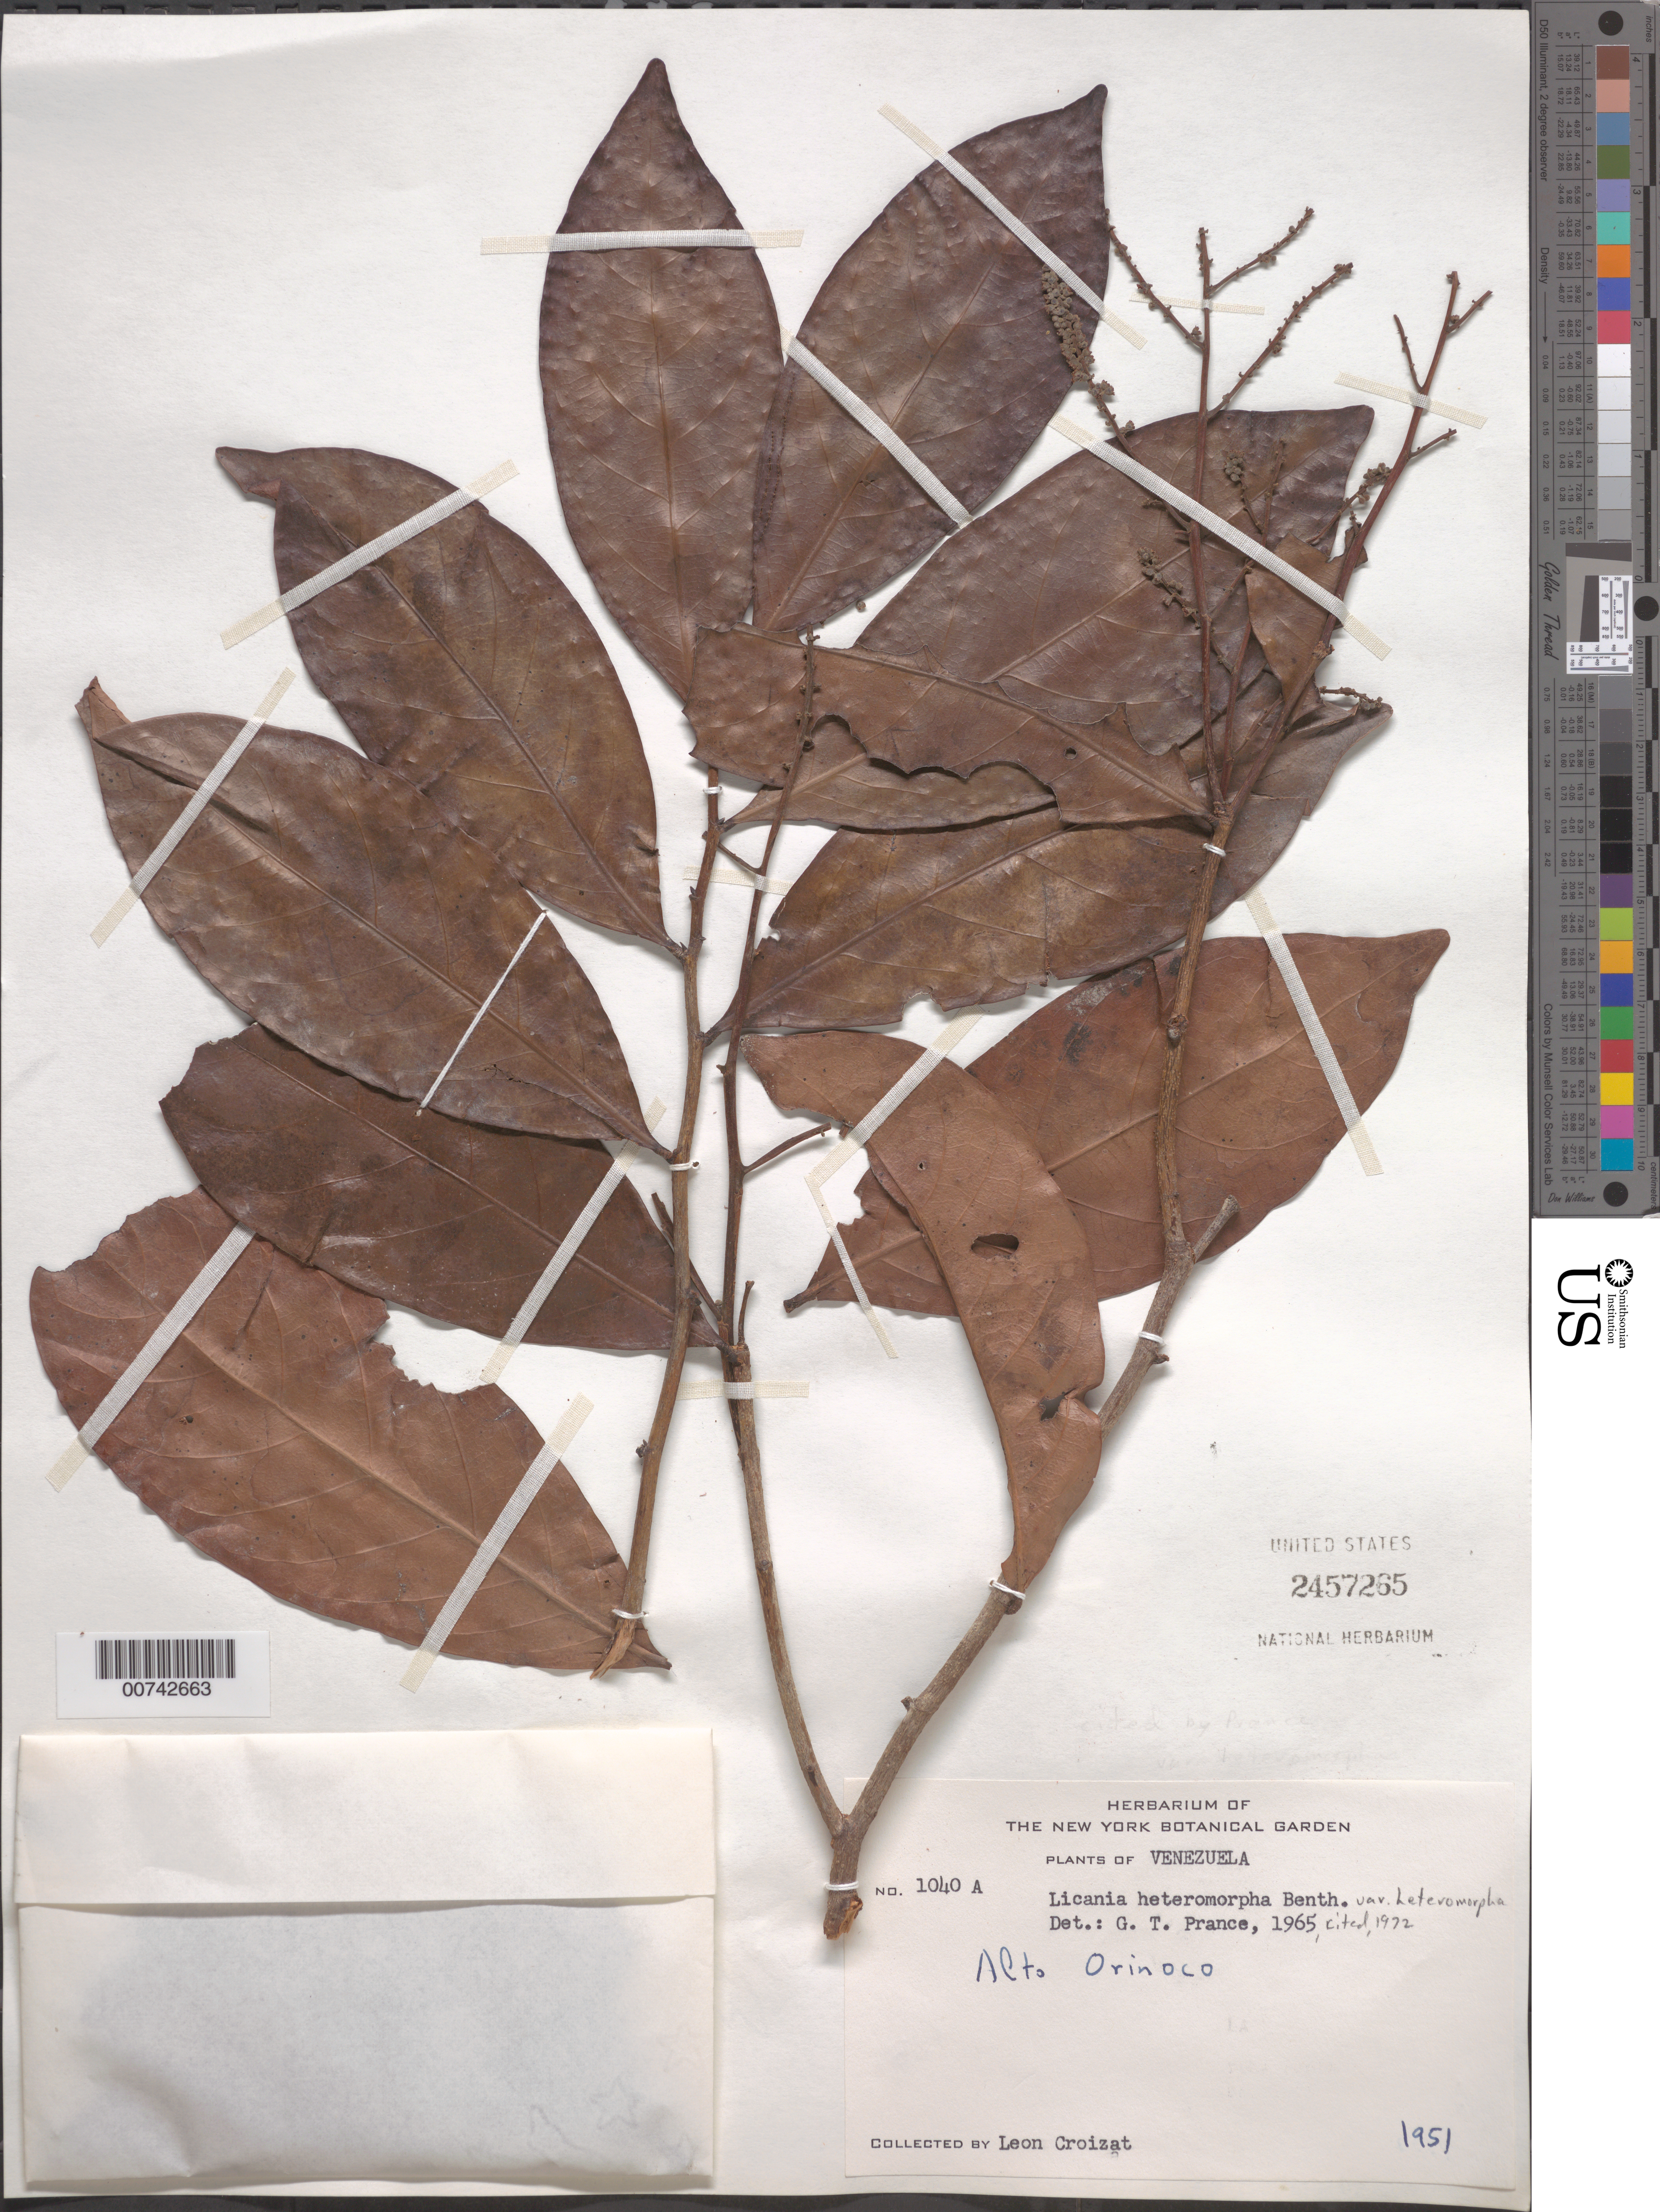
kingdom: Plantae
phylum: Tracheophyta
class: Magnoliopsida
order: Malpighiales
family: Chrysobalanaceae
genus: Hymenopus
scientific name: Hymenopus heteromorphus var. heteromorphus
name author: (Benth.) Sothers & Prance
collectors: L. C. M. Croizat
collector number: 1040 A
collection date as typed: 1951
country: Venezuela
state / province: Amazonas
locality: Alto Orinoco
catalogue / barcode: US 2457265